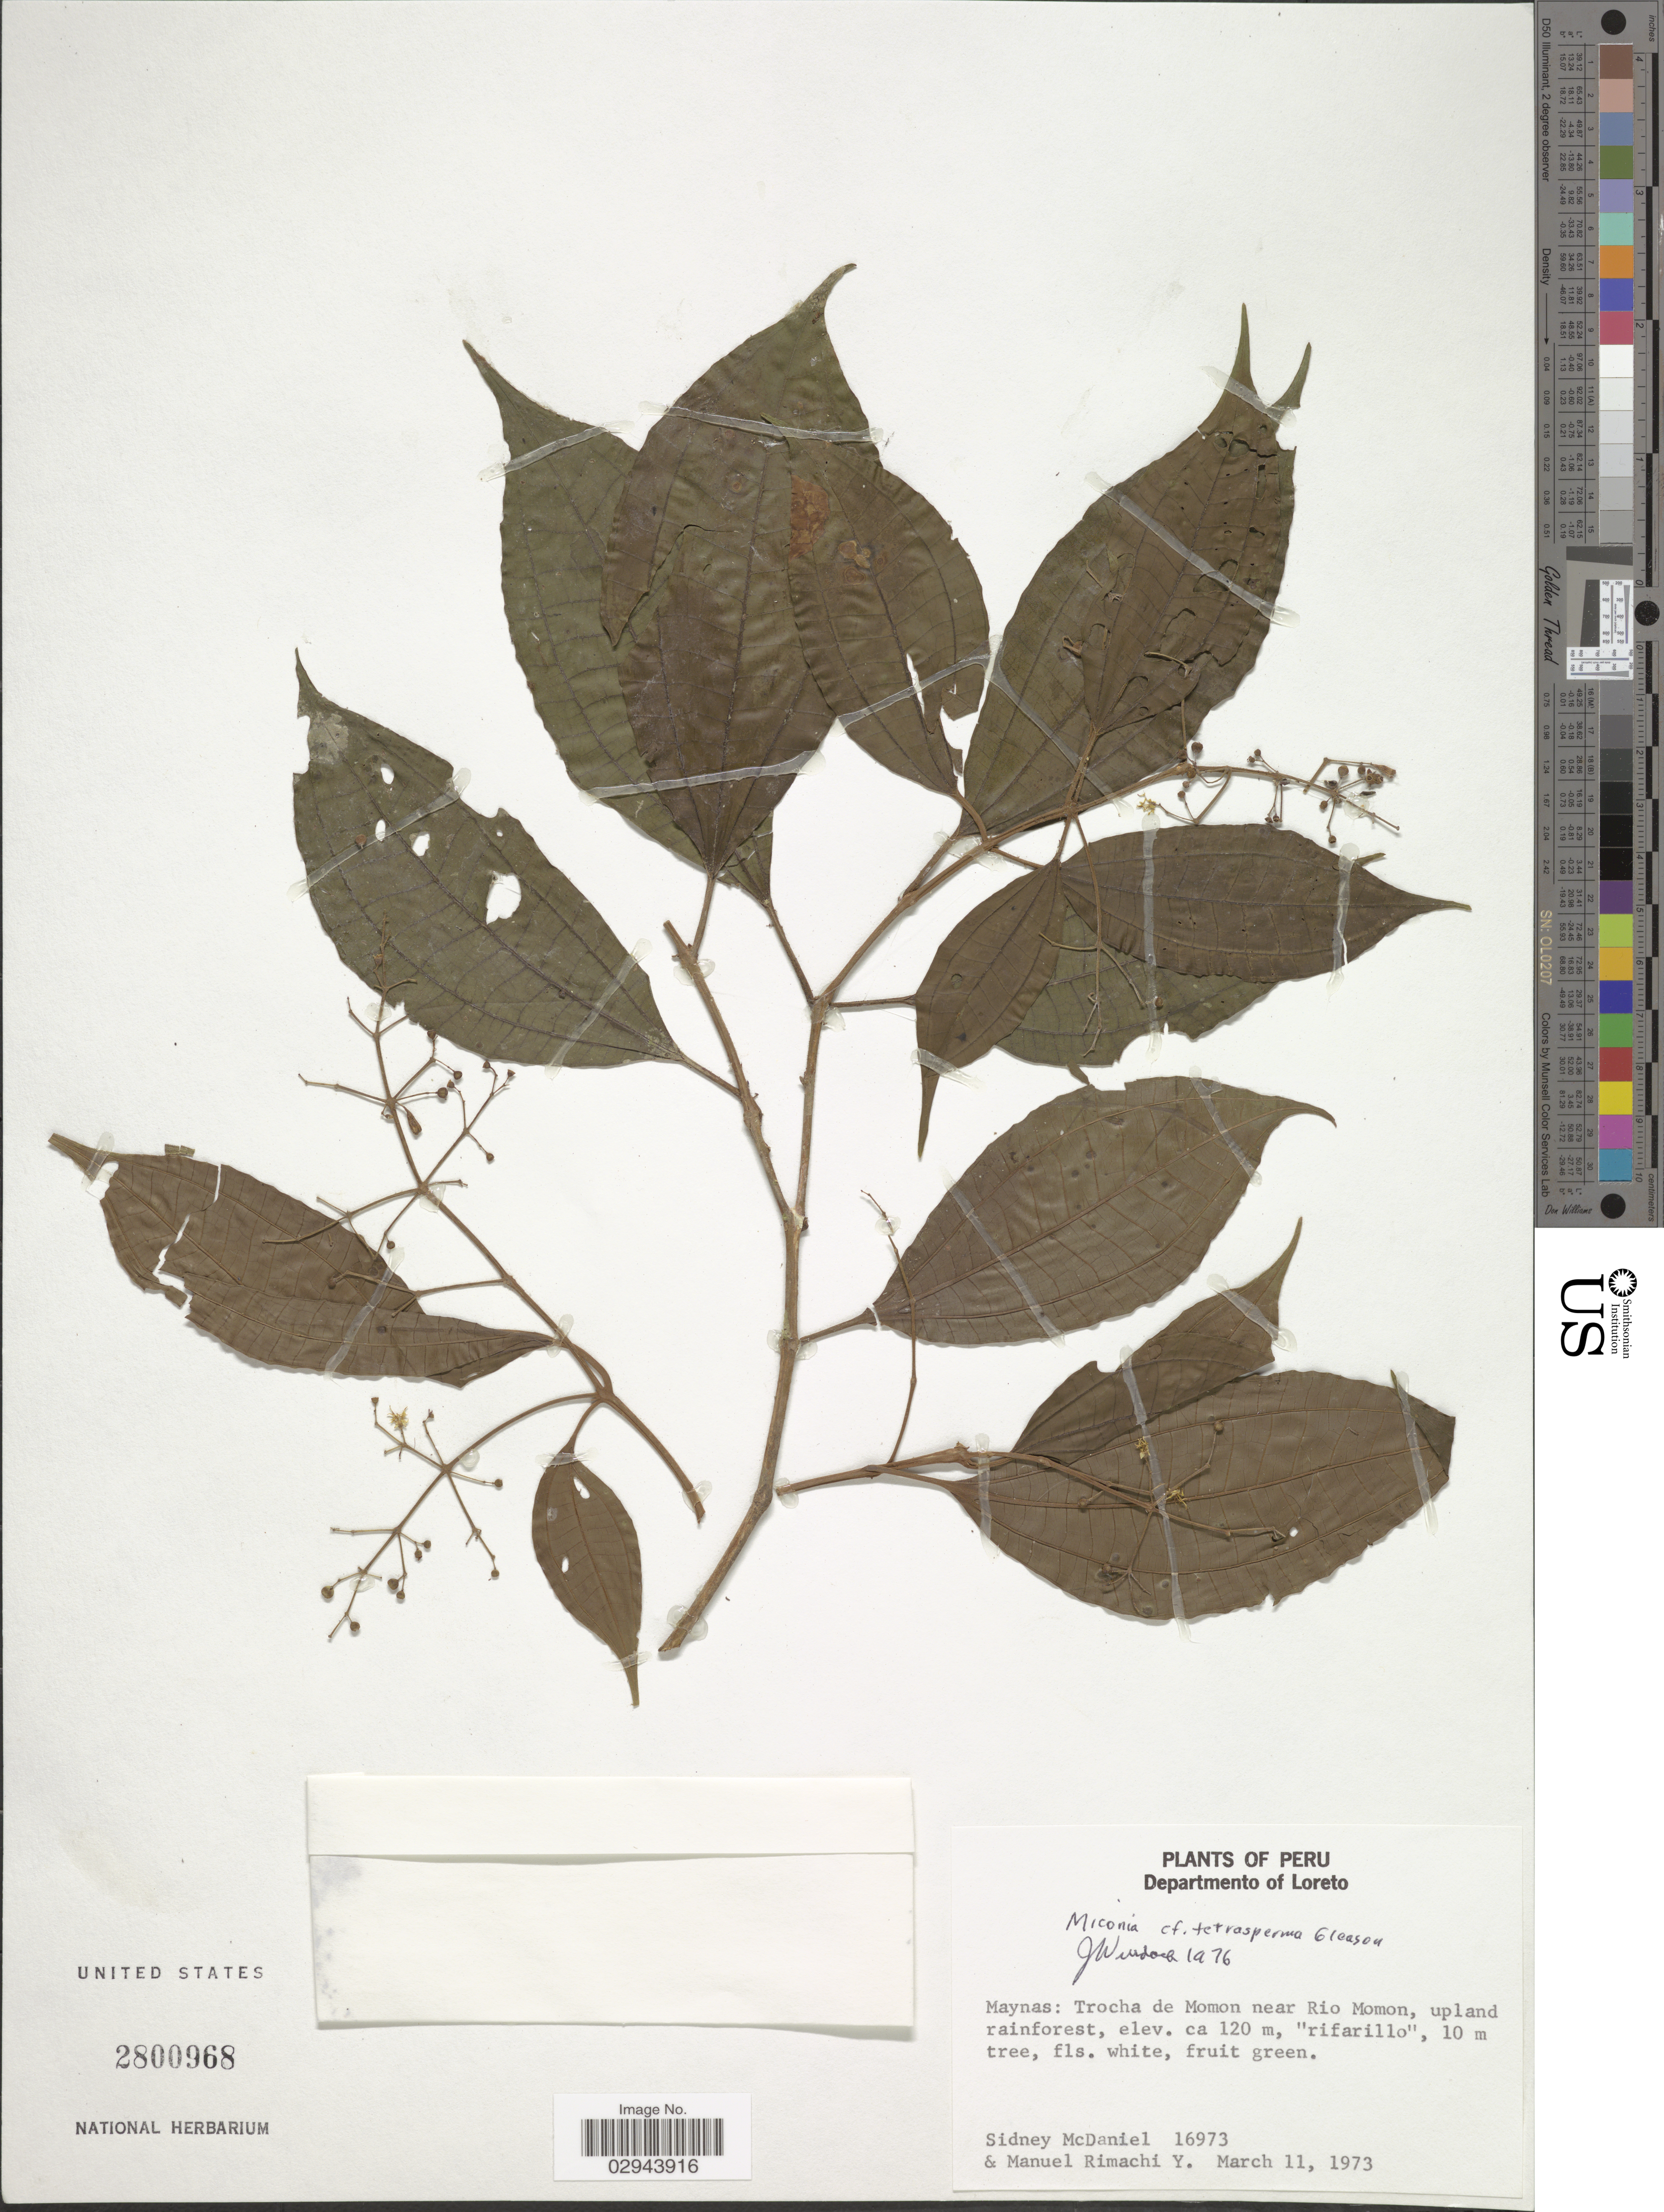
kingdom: Plantae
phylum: Tracheophyta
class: Magnoliopsida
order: Myrtales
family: Melastomataceae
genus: Miconia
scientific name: Miconia tetrasperma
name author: Gleason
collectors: S. McDaniel & M. Rimachi Y.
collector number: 16973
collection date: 1973-03-11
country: Peru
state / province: Loreto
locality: Departmento of Loreto, Maynas, Trocha de Momon near Rio Momon, upland rainforest, rifarillo.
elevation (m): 120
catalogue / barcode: US 2800968